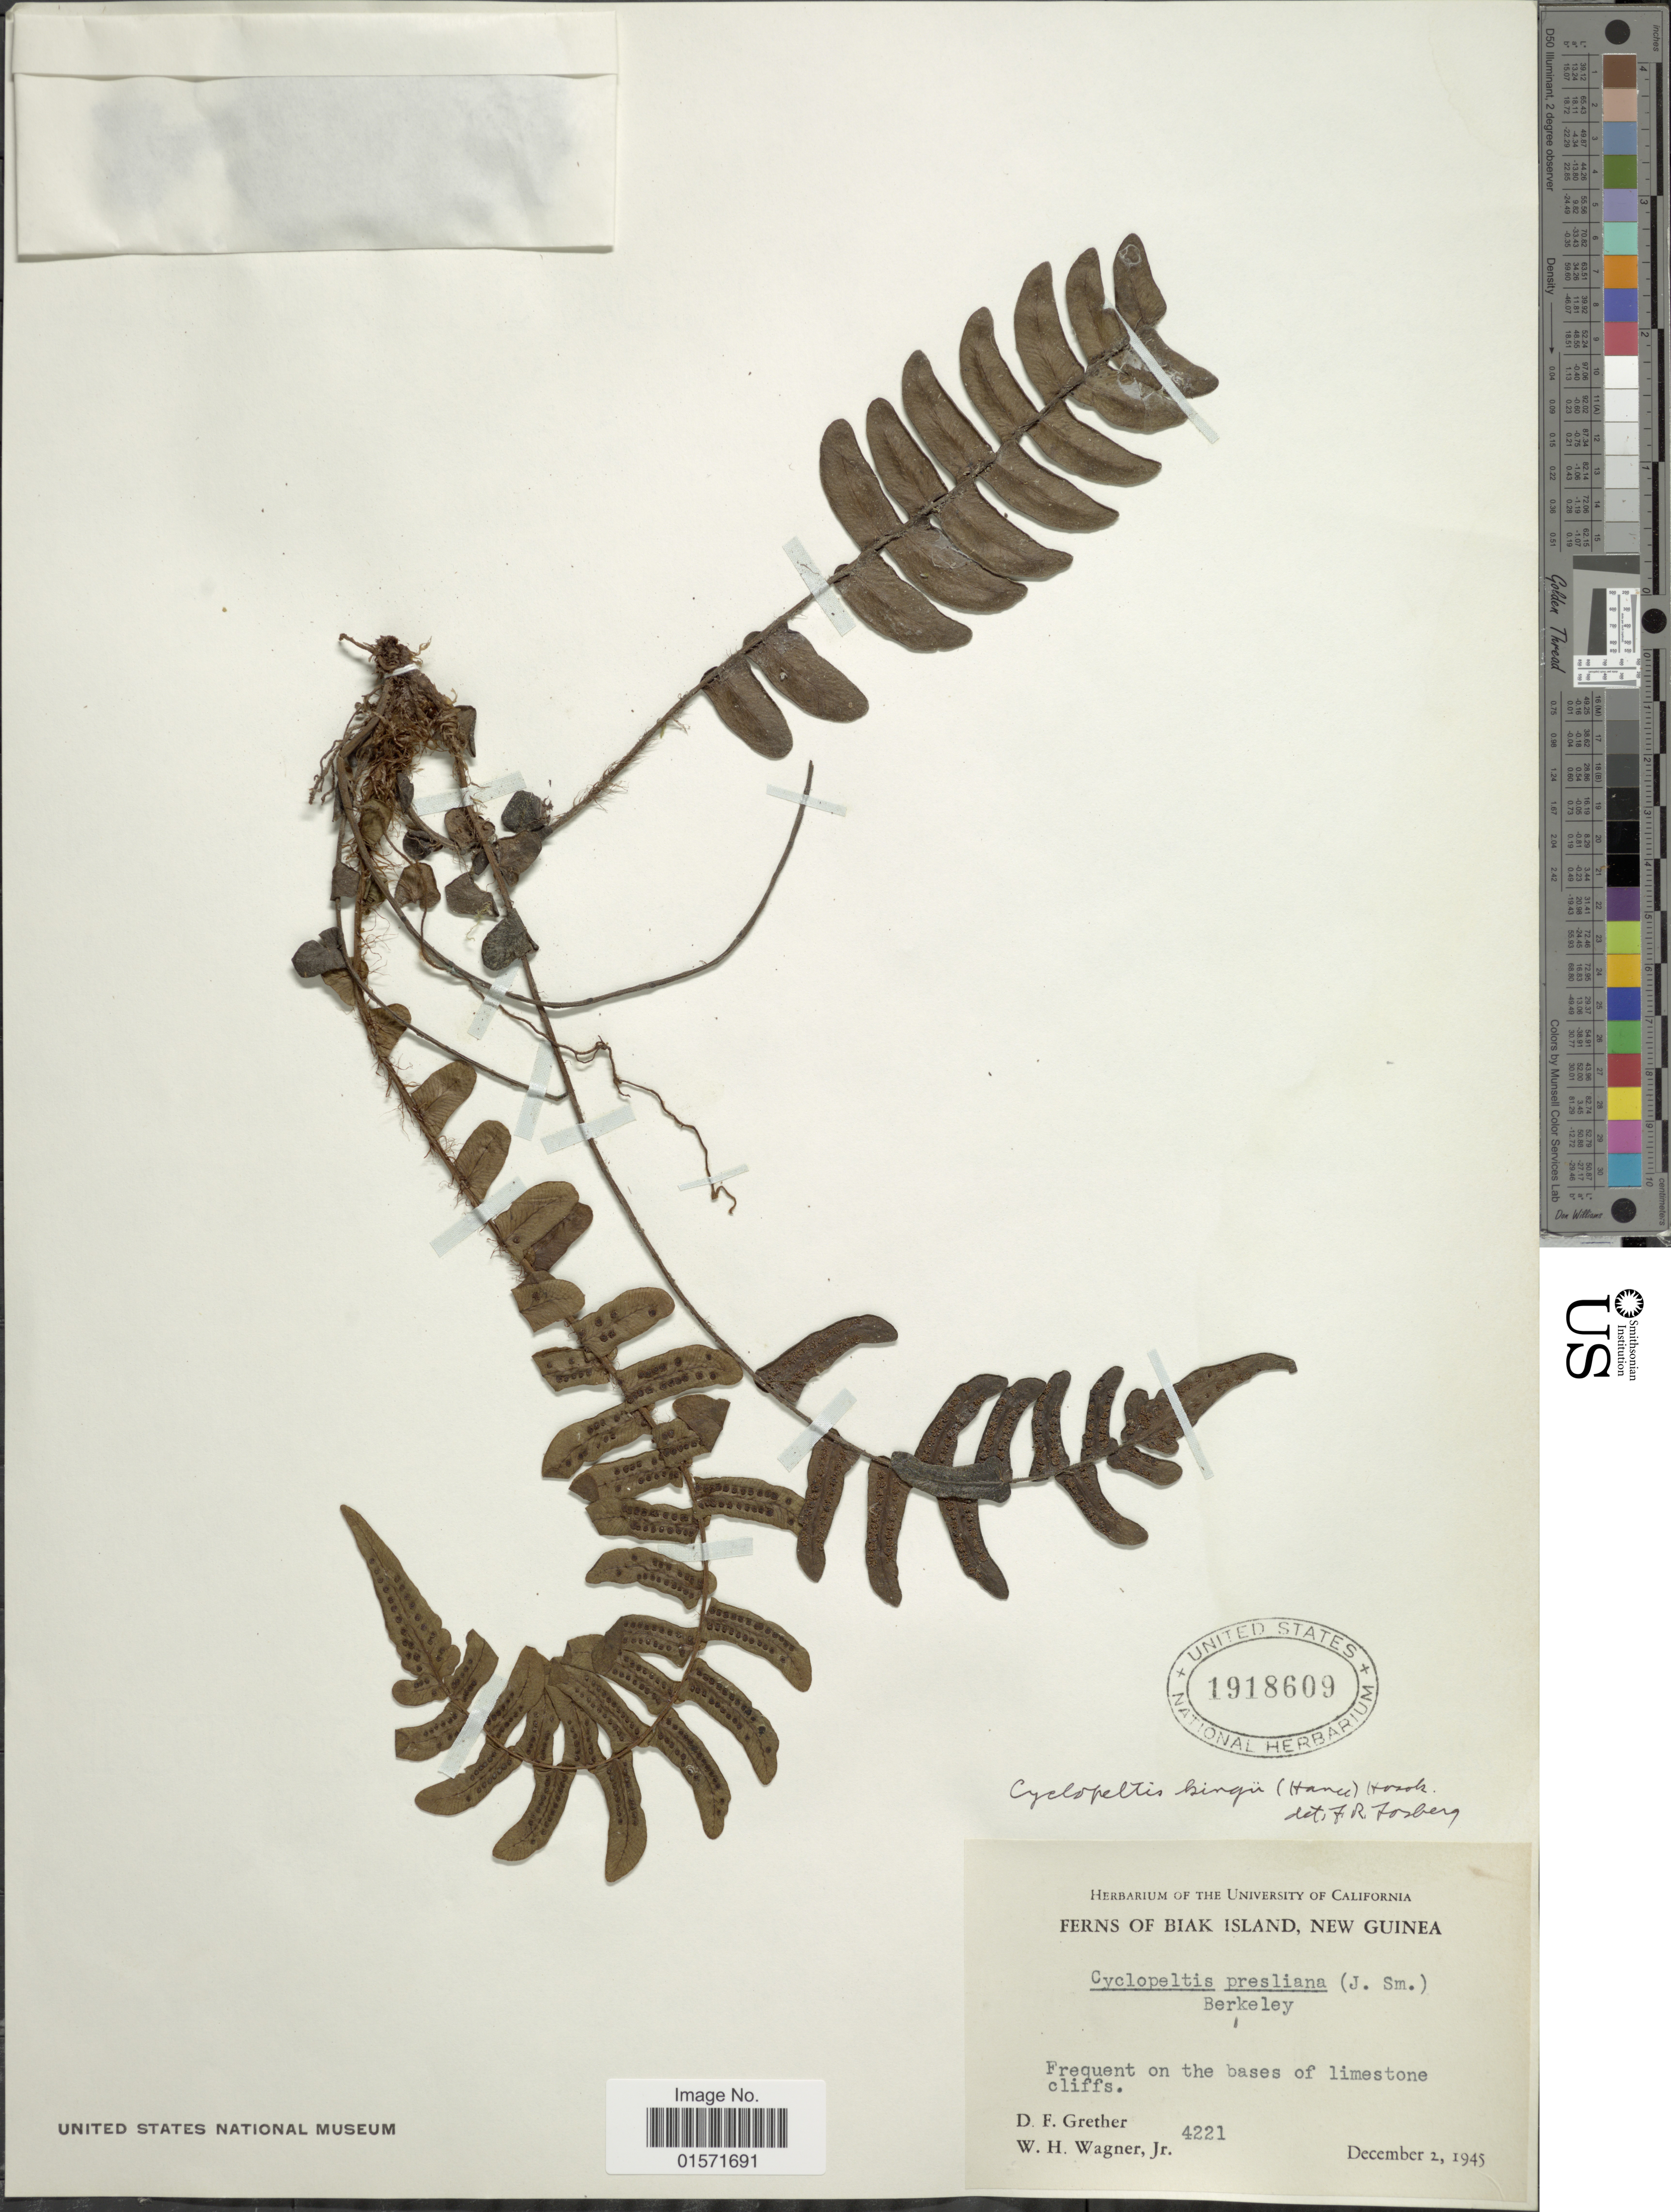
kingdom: Plantae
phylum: Tracheophyta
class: Polypodiopsida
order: Polypodiales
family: Lomariopsidaceae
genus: Cyclopeltis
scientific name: Cyclopeltis kingii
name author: (Hance) Hosok.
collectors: D. F. Grether & W. L. Wagner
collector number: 4221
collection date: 1945-12-02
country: Papua New Guinea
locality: Biak Island, New Guinea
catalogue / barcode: US 1918609